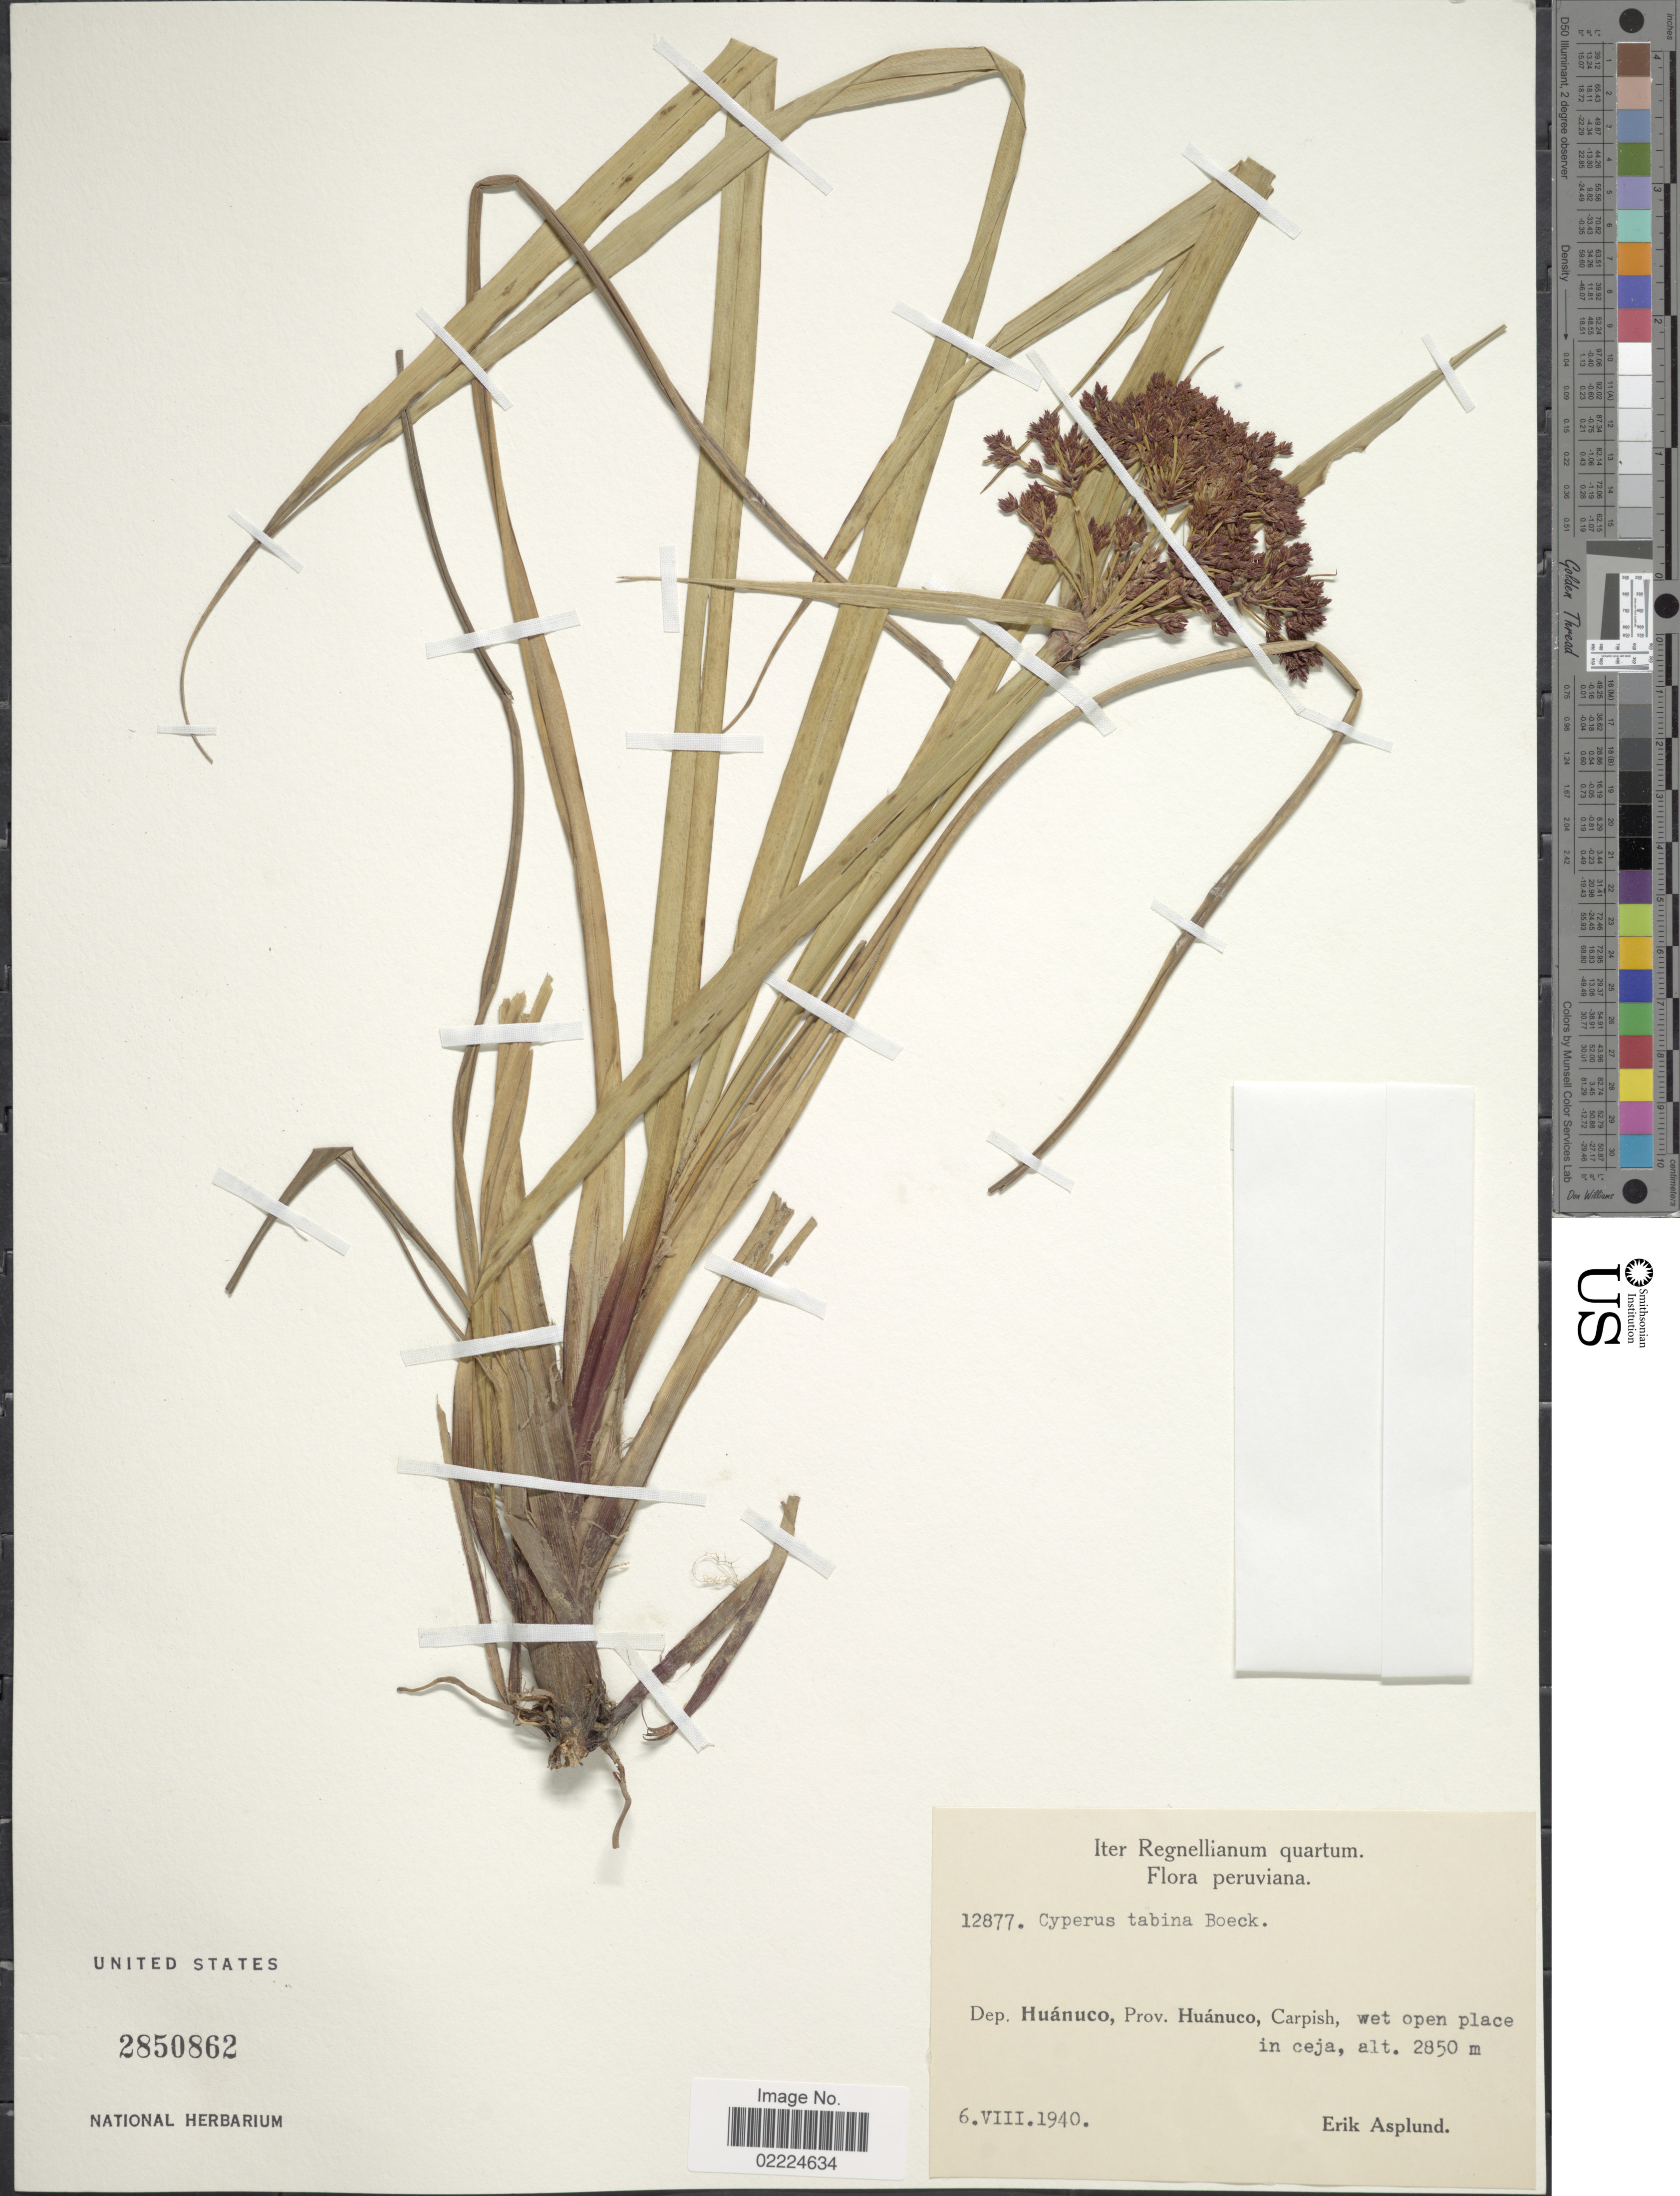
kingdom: Plantae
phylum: Tracheophyta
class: Liliopsida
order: Poales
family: Cyperaceae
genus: Cyperus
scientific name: Cyperus tabina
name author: Steud. ex Boeckeler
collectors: E. Asplund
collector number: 12877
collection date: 1940-08-06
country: Peru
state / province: Huánuco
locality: Dep. Huanuco, Prov. Huanuco, Carpish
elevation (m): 2850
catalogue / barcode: US 2850862